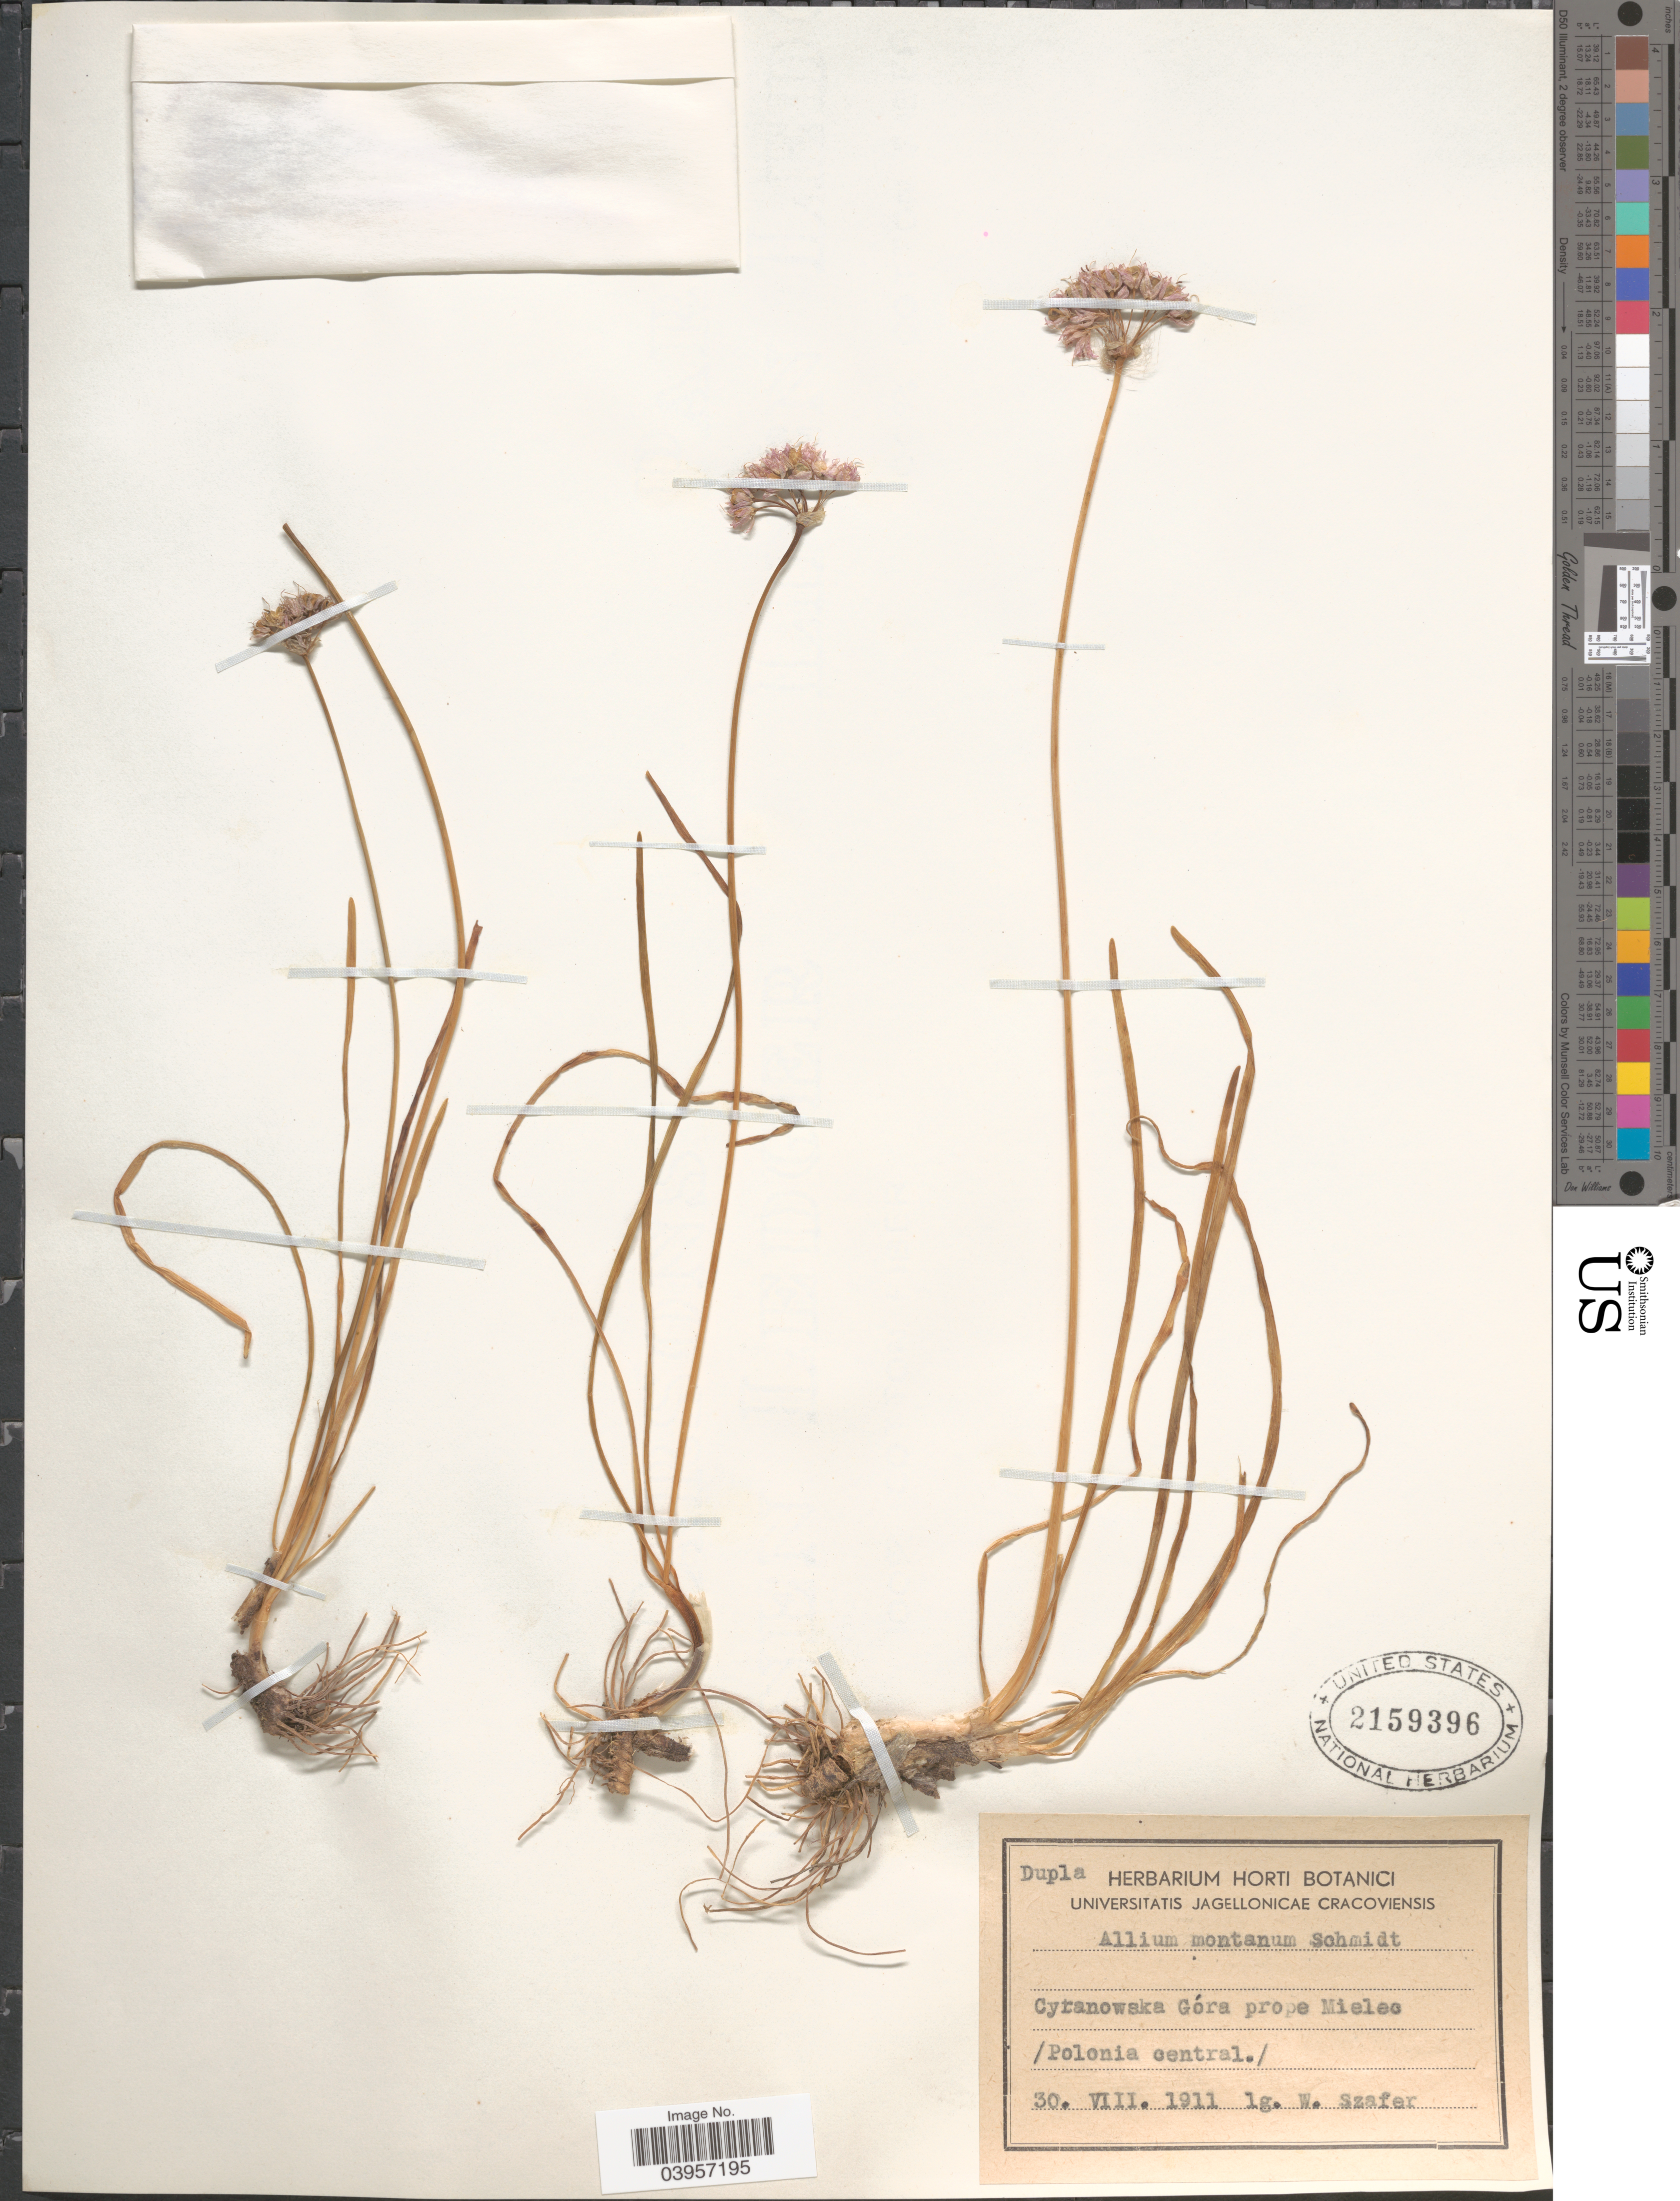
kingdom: Plantae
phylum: Tracheophyta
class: Liliopsida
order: Asparagales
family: Amaryllidaceae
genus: Allium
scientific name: Allium montanum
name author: Sm.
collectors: W. Szafer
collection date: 1911-08-30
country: Poland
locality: Cyranowska Góra prope Mieleo / Polonia central./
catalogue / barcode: US 2159396